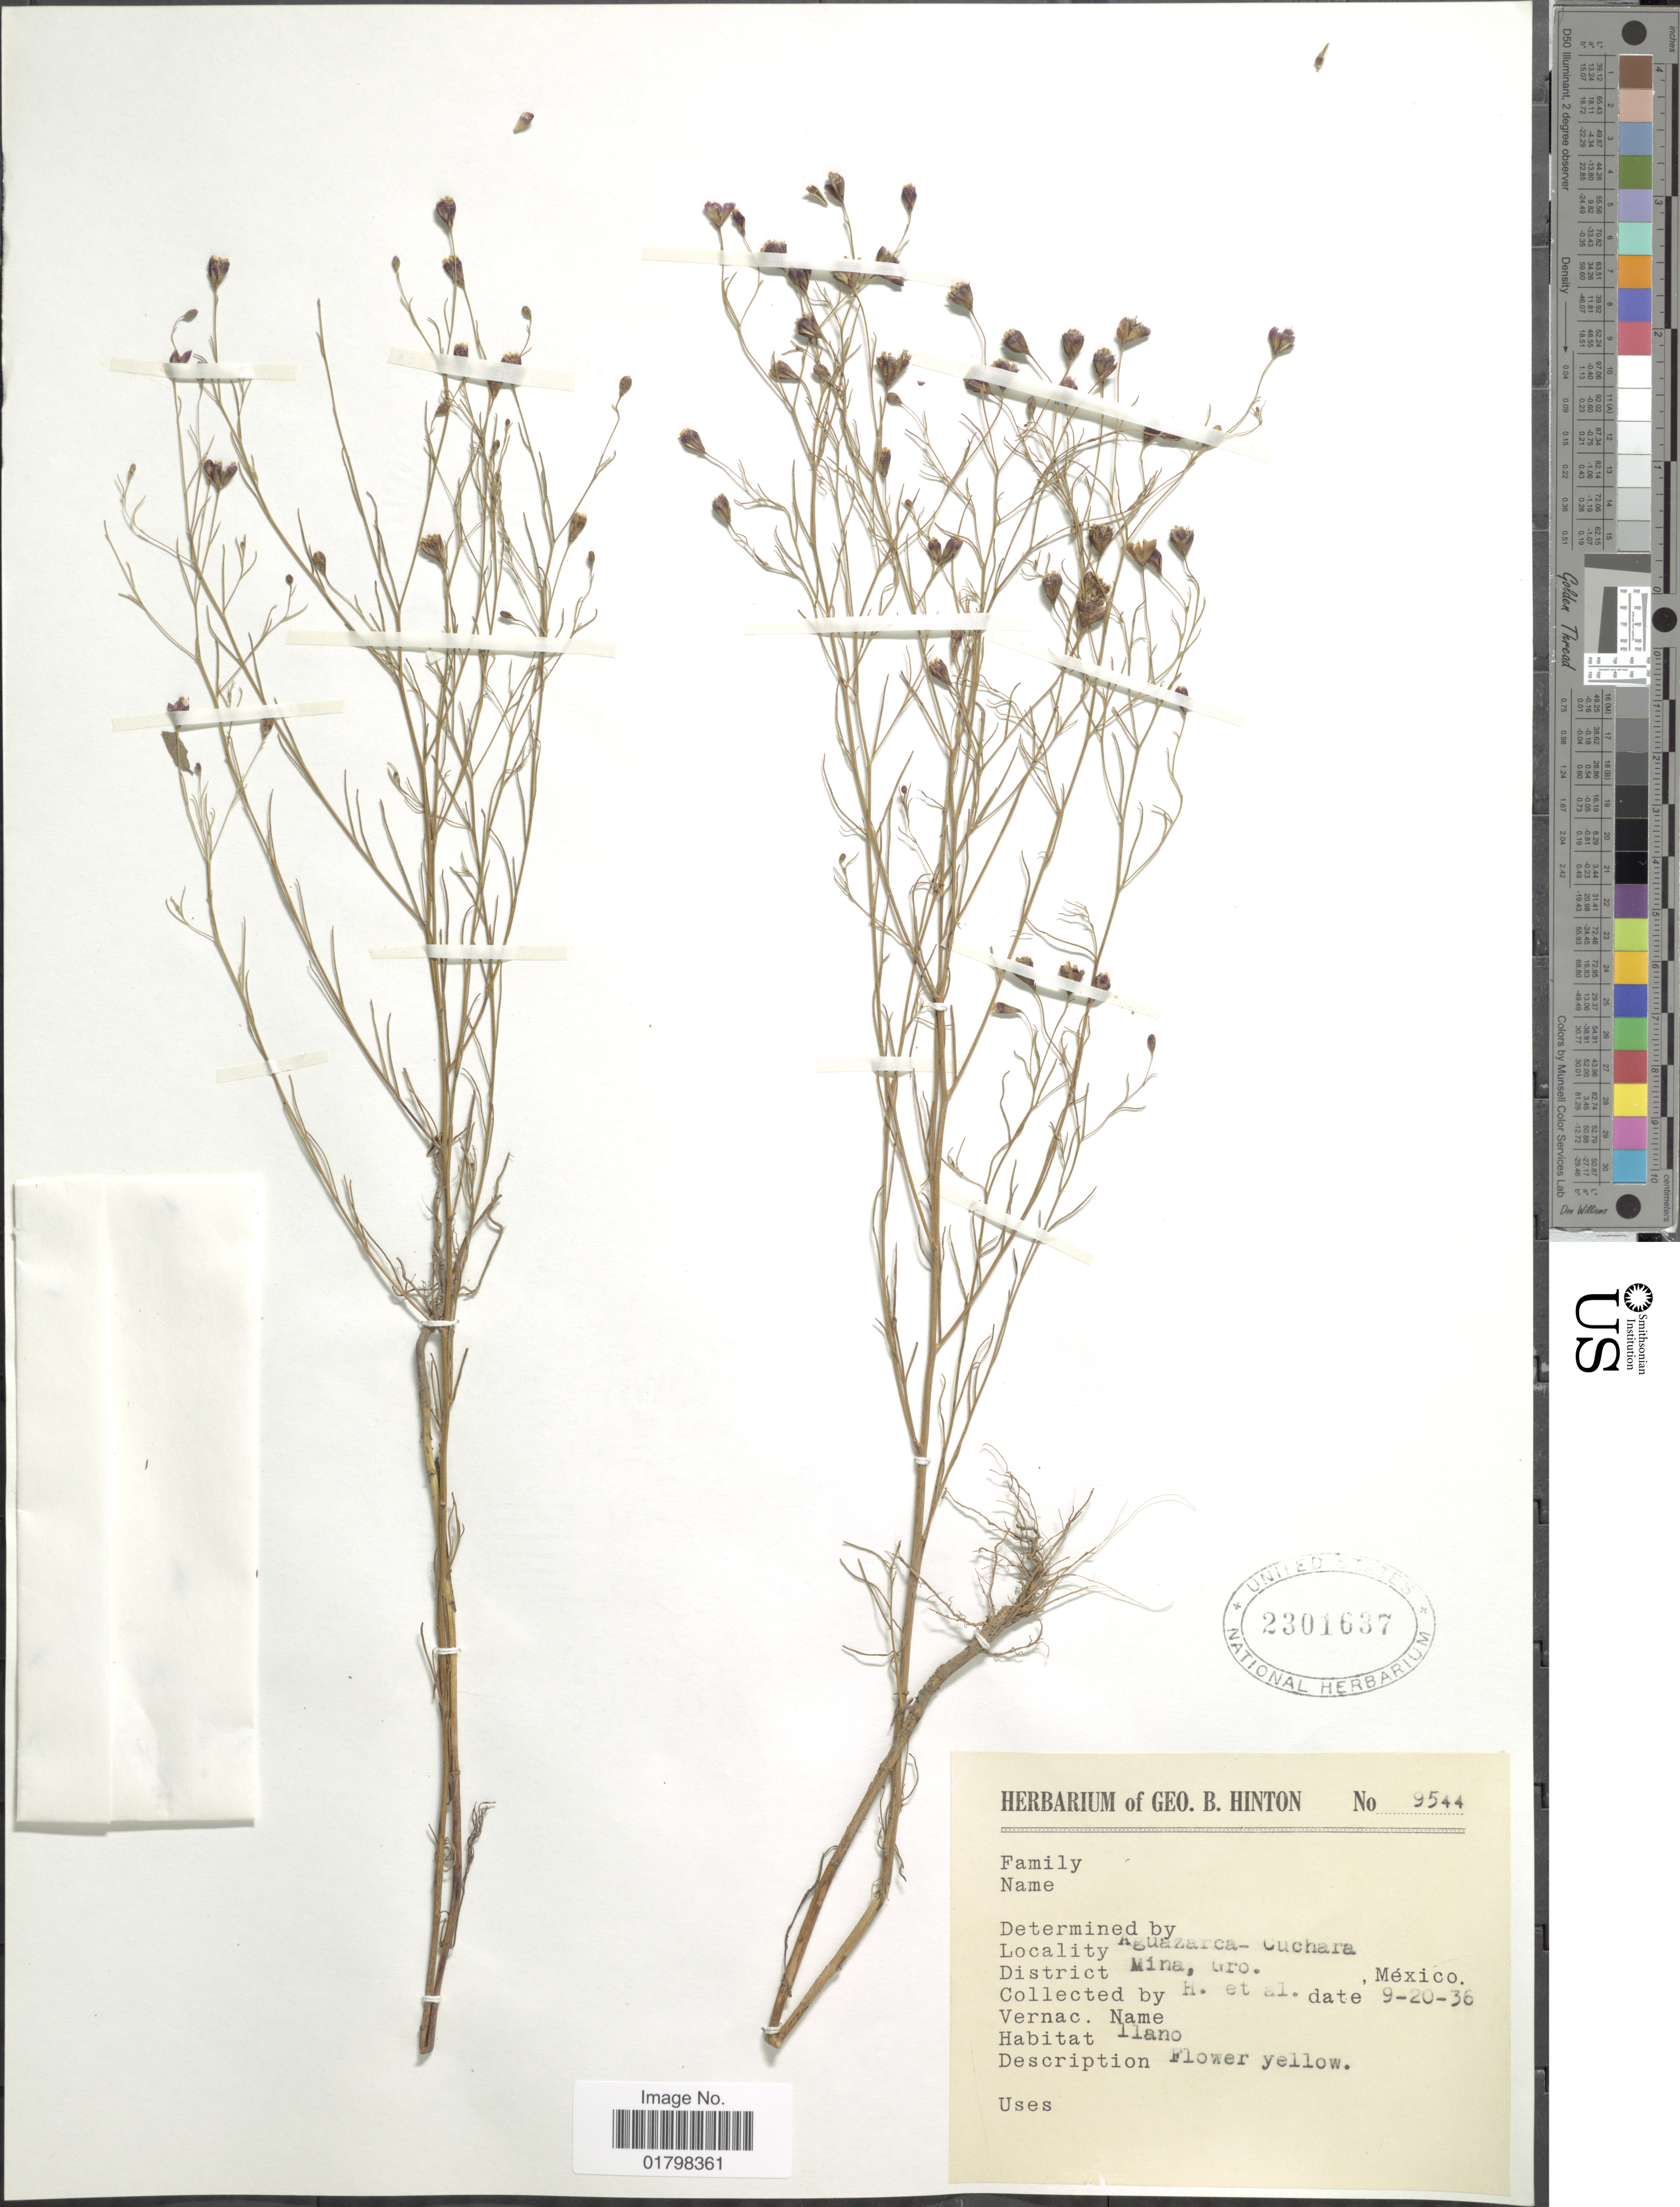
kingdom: Plantae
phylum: Tracheophyta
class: Magnoliopsida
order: Asterales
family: Asteraceae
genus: Schkuhria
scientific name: Schkuhria wislizeni var. frustrata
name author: S.F. Blake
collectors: G. B. Hinton & et al.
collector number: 9544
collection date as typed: Transcribed d/m/y: 20/9/36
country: Mexico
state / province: Guerrero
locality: Aguazarca-Cuchara, District Mina, Gro.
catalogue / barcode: US 2301637